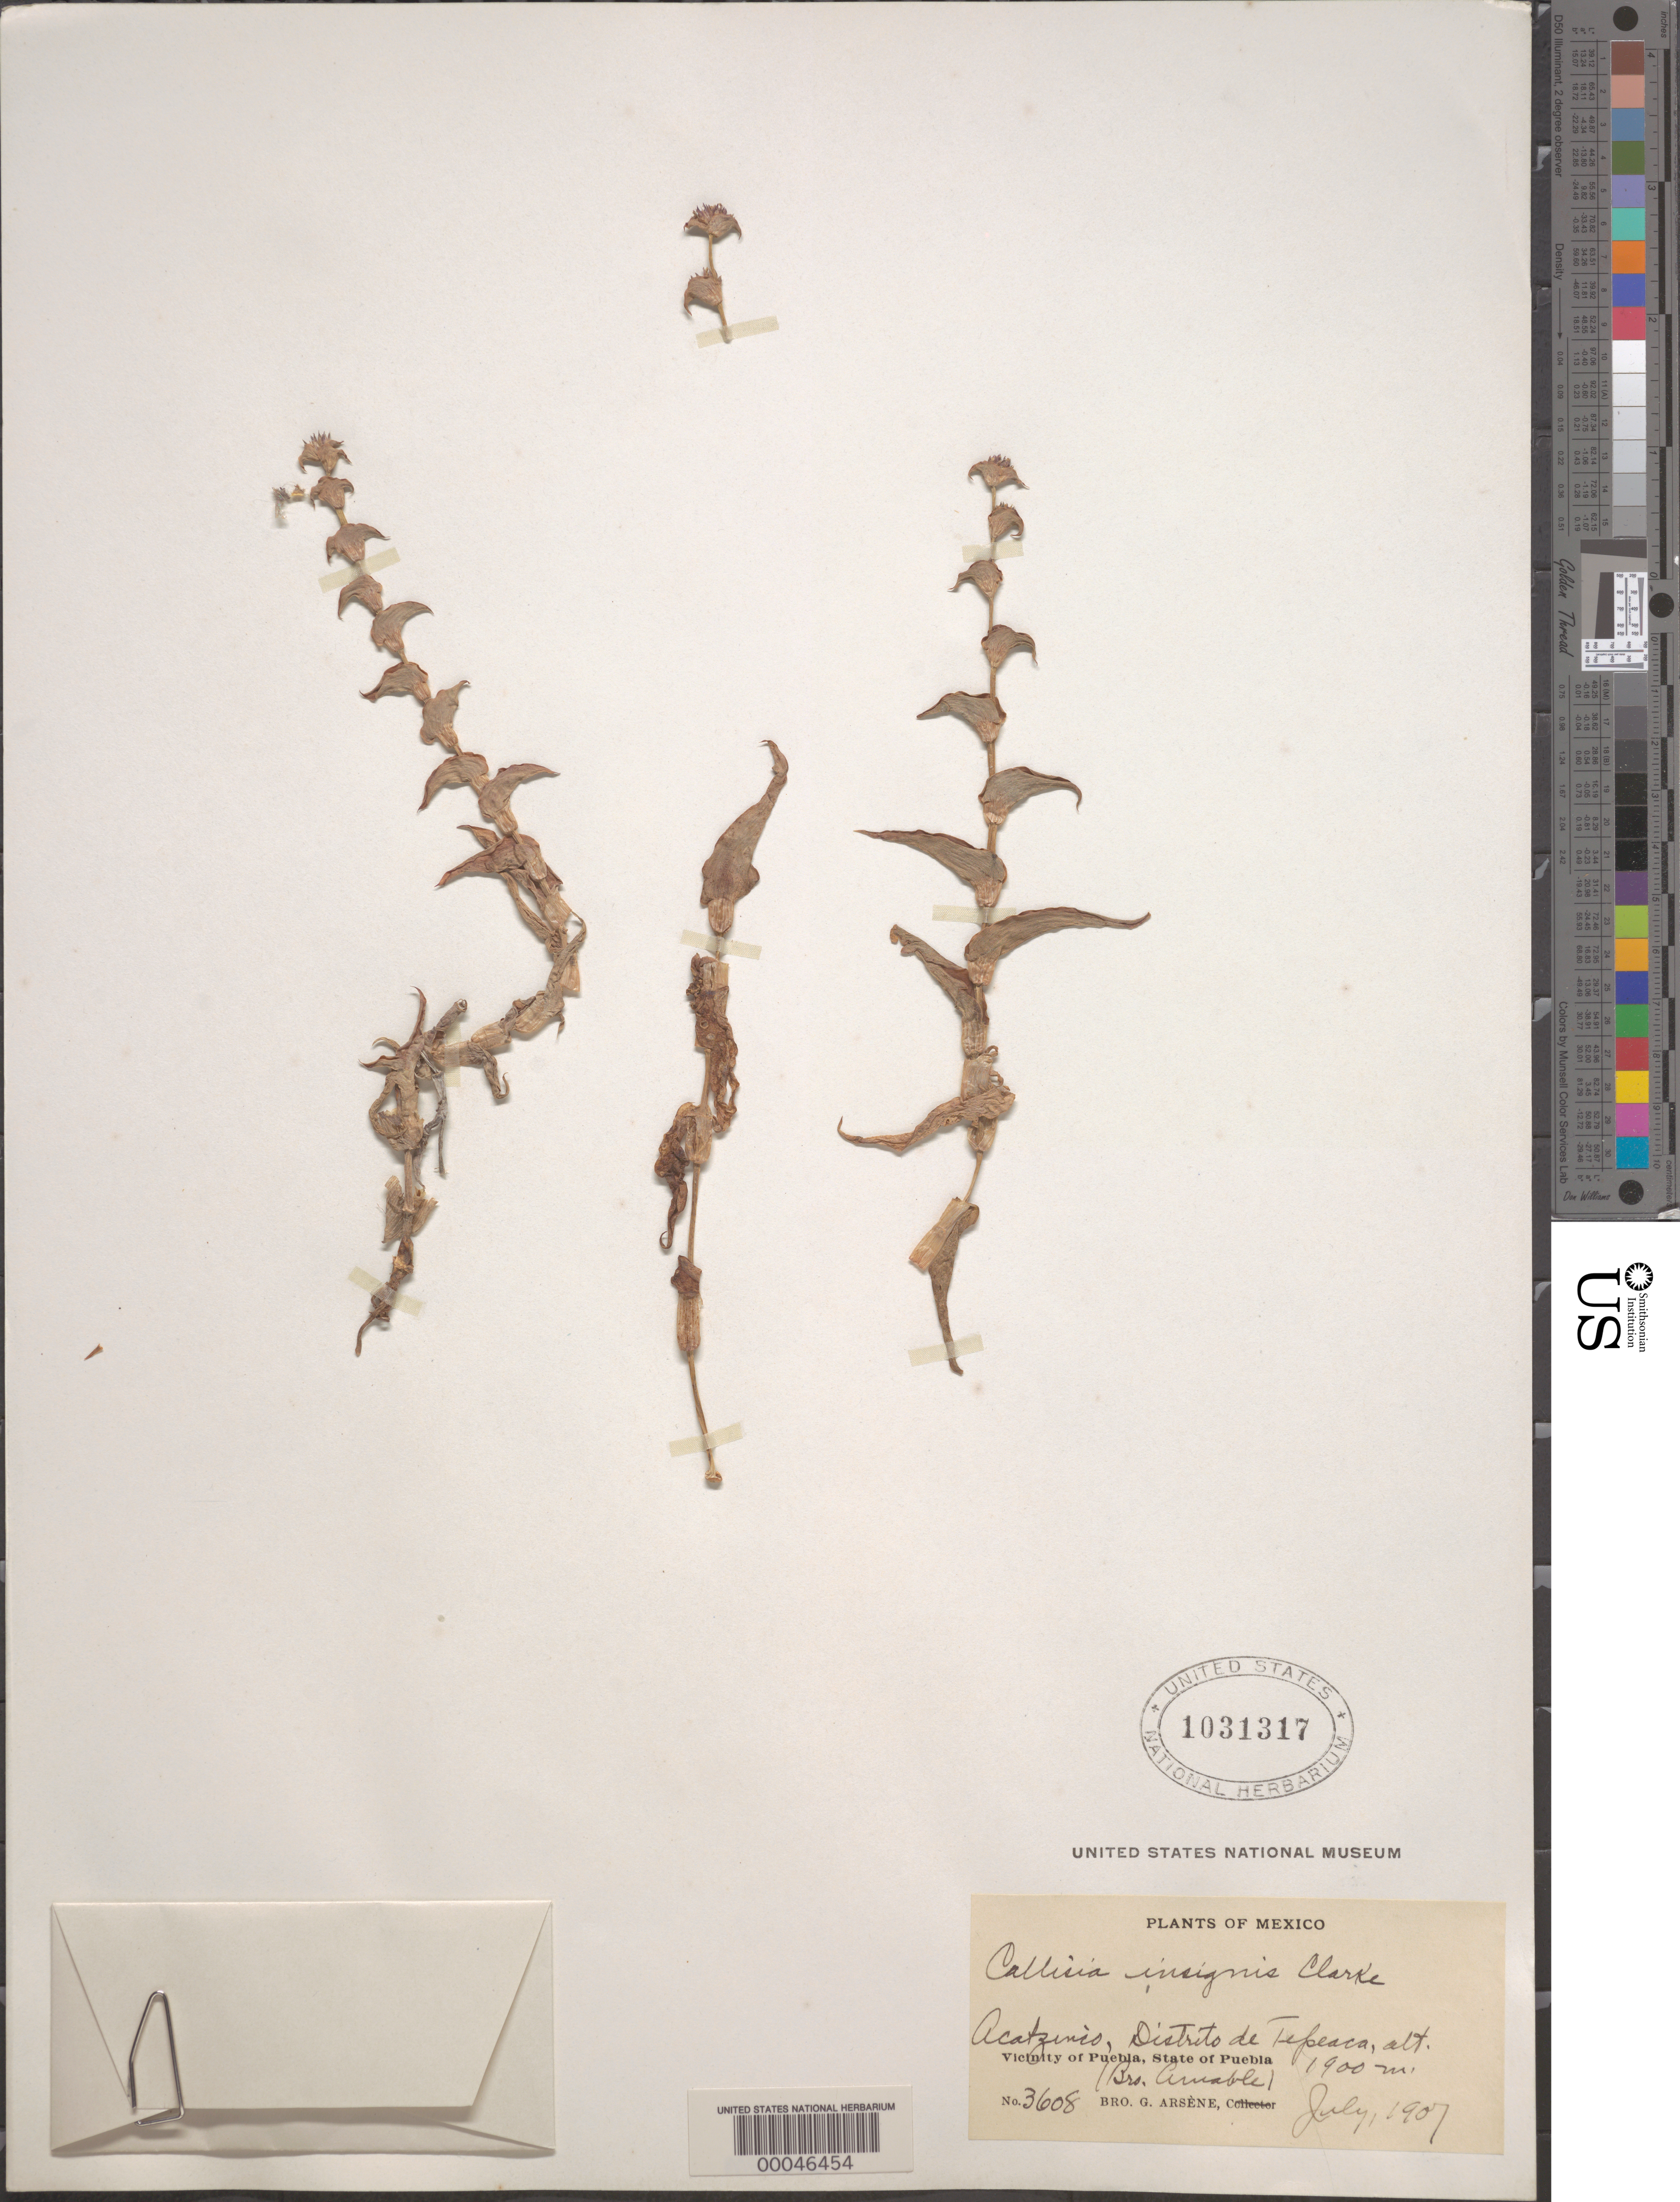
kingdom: Plantae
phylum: Tracheophyta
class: Liliopsida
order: Commelinales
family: Commelinaceae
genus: Callisia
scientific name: Callisia insignis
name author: C.B. Clarke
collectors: Bro. G. Arsène & B. Arnable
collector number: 3608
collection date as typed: Jul 1907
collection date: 1907-07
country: Mexico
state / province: Puebla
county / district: Tepeaca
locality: Acatzinco, near Puebla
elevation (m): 1900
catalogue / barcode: US 1031317